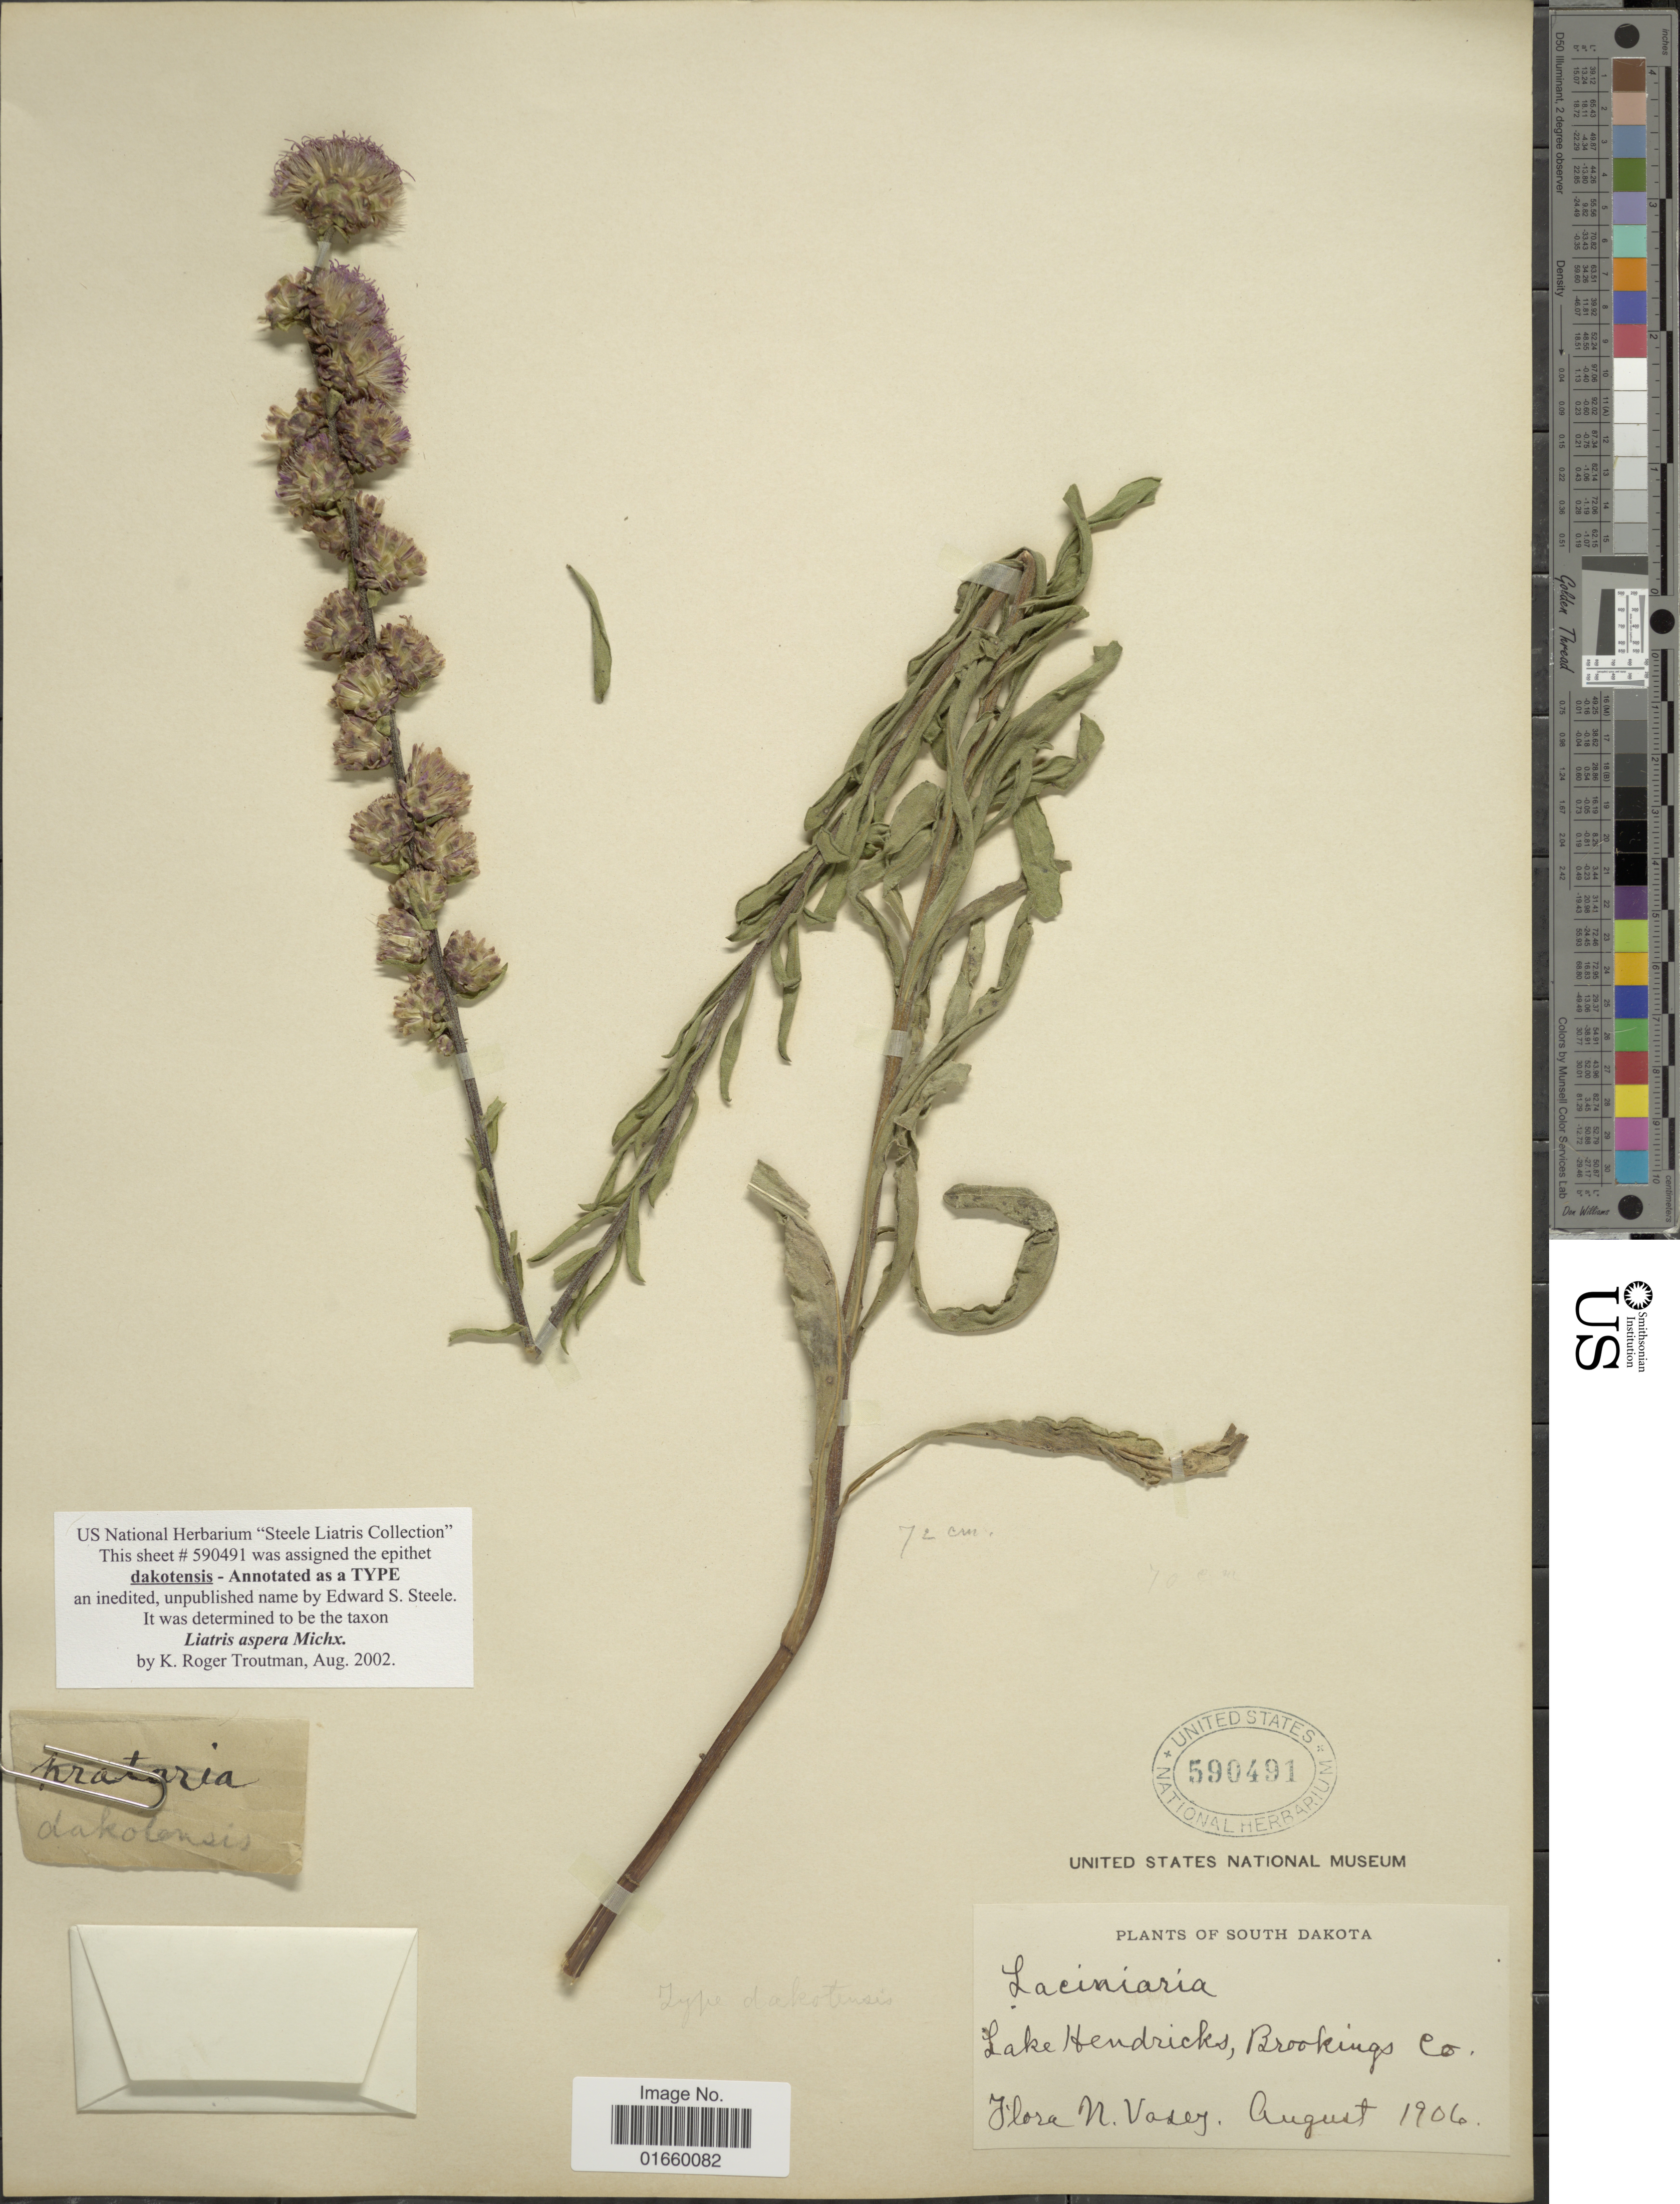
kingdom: Plantae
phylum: Tracheophyta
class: Magnoliopsida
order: Asterales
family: Asteraceae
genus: Liatris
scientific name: Liatris aspera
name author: Michx.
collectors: N. Vasey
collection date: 1906-08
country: United States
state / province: South Dakota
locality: Lake Hendricks, Brookings Co.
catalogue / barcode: US 590491